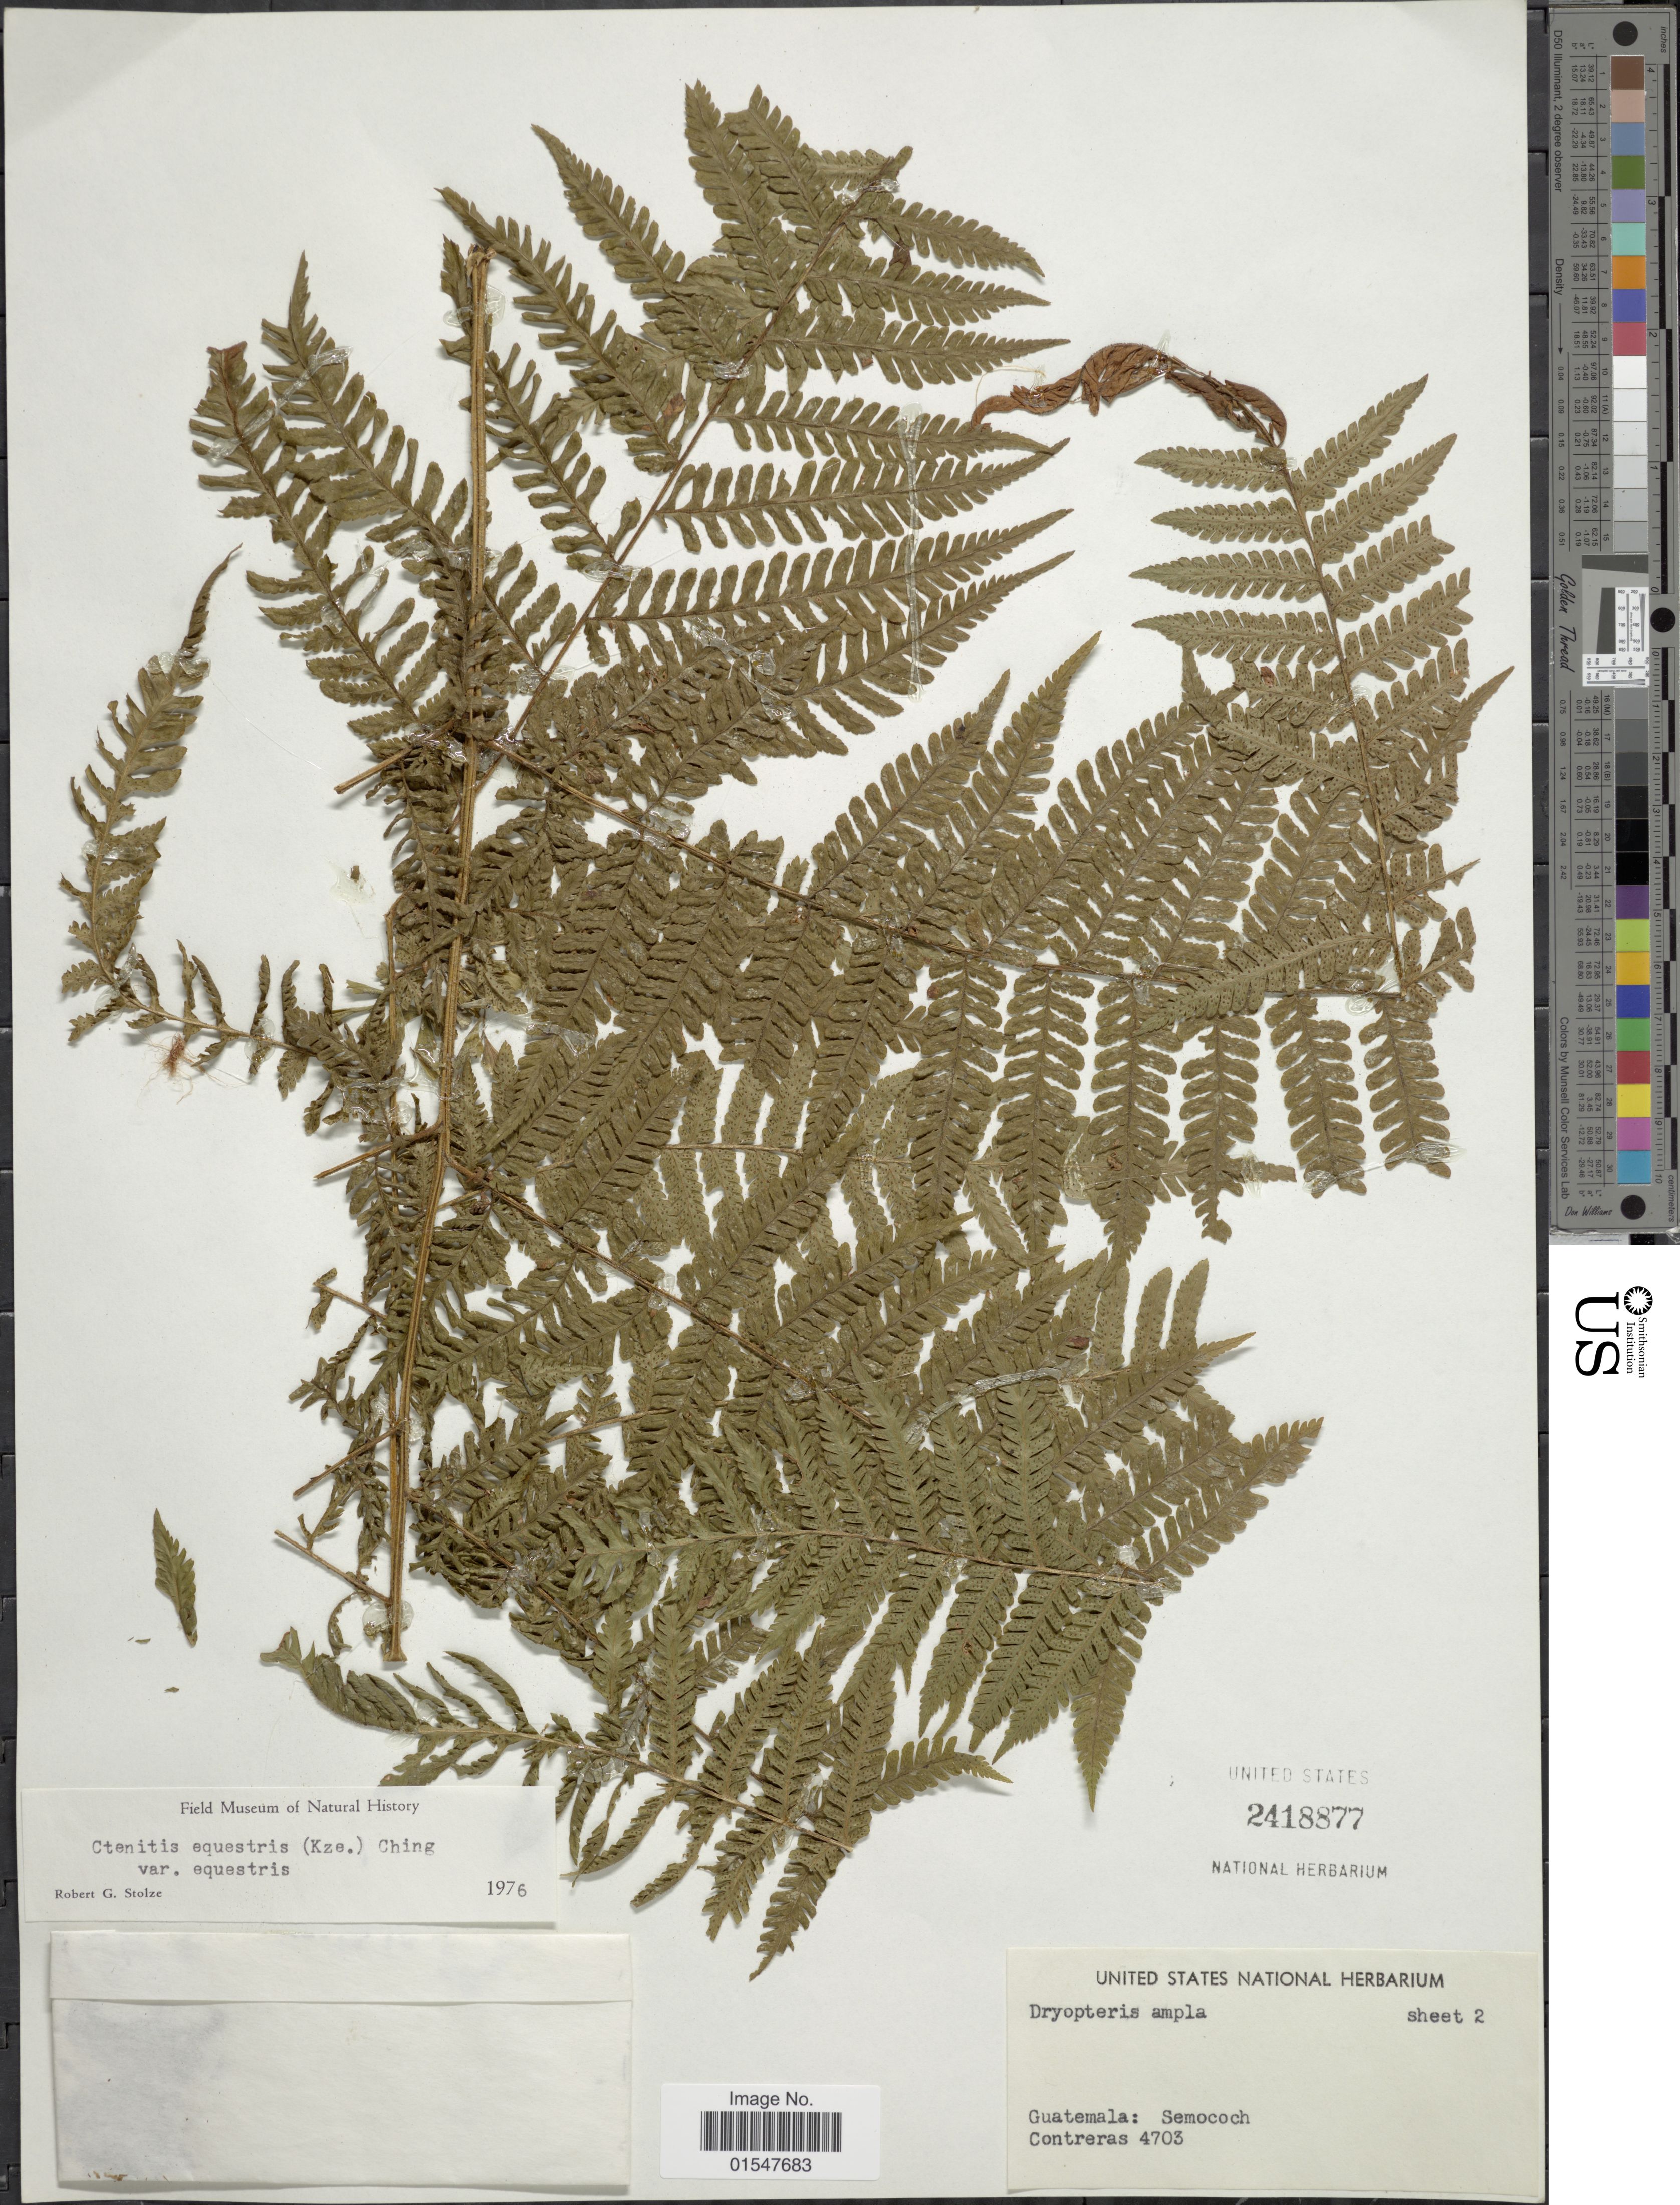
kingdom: Plantae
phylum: Tracheophyta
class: Polypodiopsida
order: Polypodiales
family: Dryopteridaceae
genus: Ctenitis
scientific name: Ctenitis equestris var. equestris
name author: (Kunze) Ching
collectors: E. Conteras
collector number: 4703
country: Guatemala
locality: Guatemala: Semococh.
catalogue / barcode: US 2418877